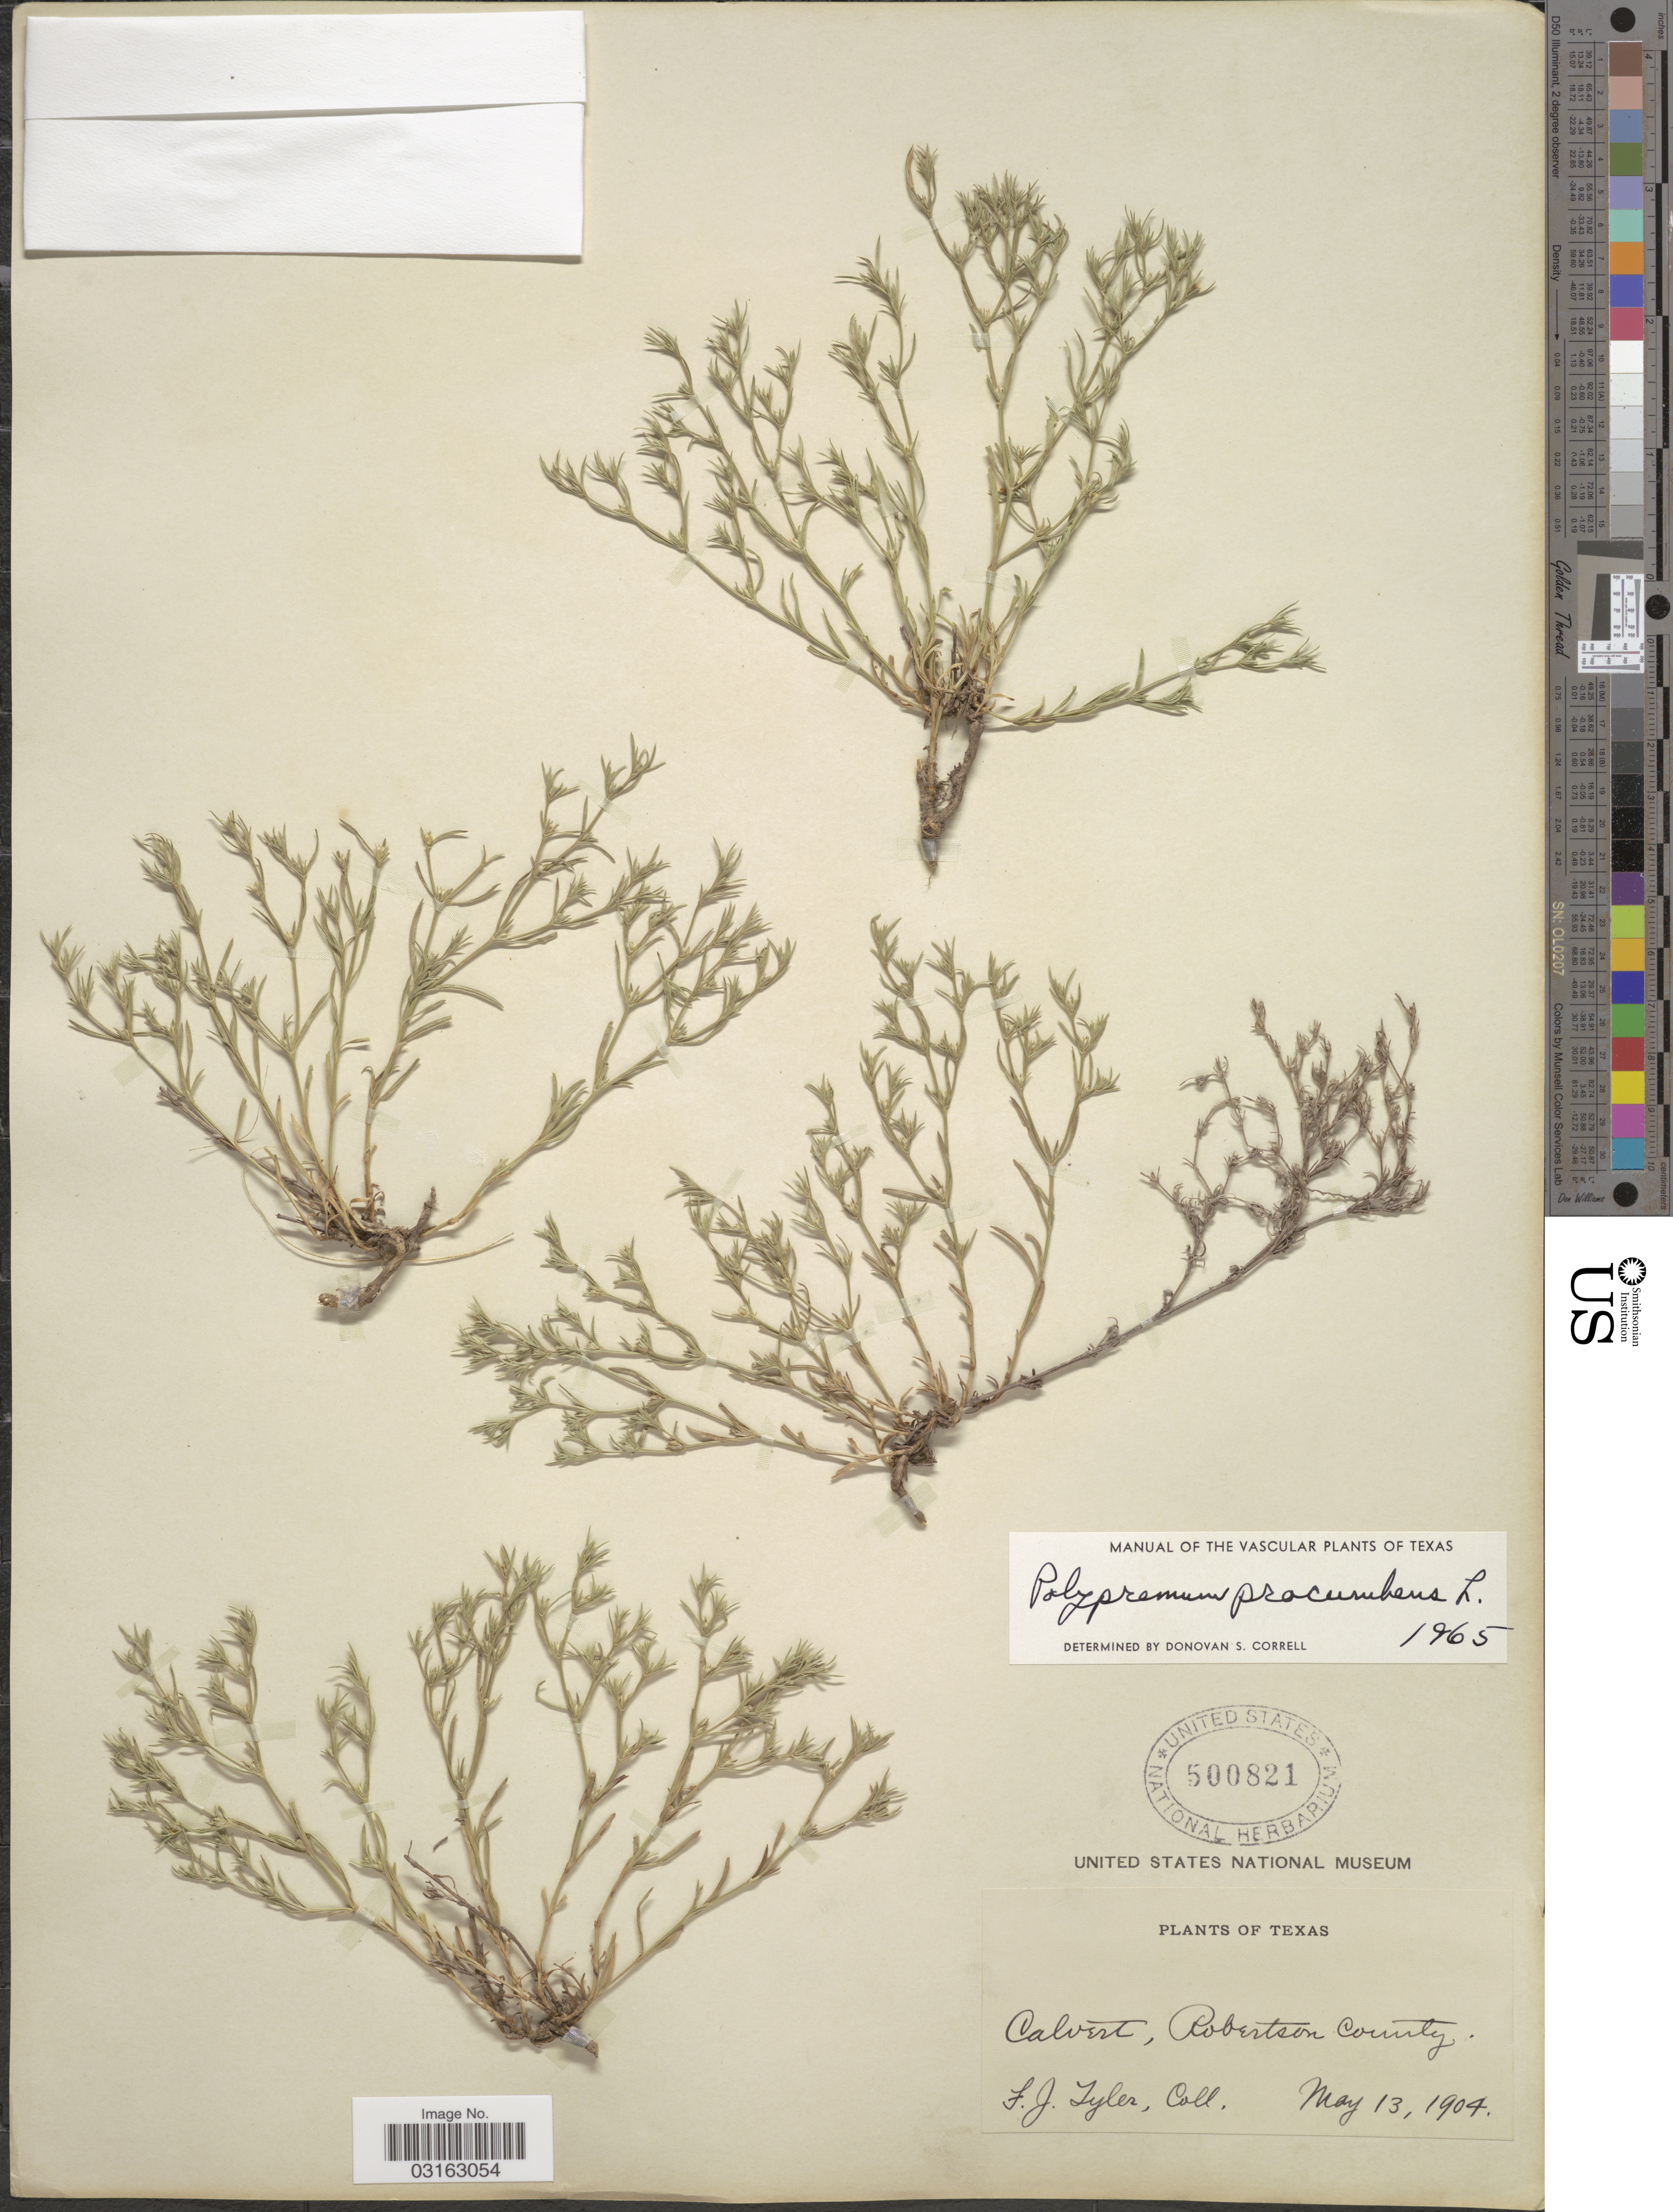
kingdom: Plantae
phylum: Tracheophyta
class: Magnoliopsida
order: Lamiales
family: Tetrachondraceae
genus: Polypremum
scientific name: Polypremum procumbens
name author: L.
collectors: F. Tyler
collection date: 1904-05-13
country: United States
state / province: Texas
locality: Calvert, Robertson County.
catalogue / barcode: US 500821